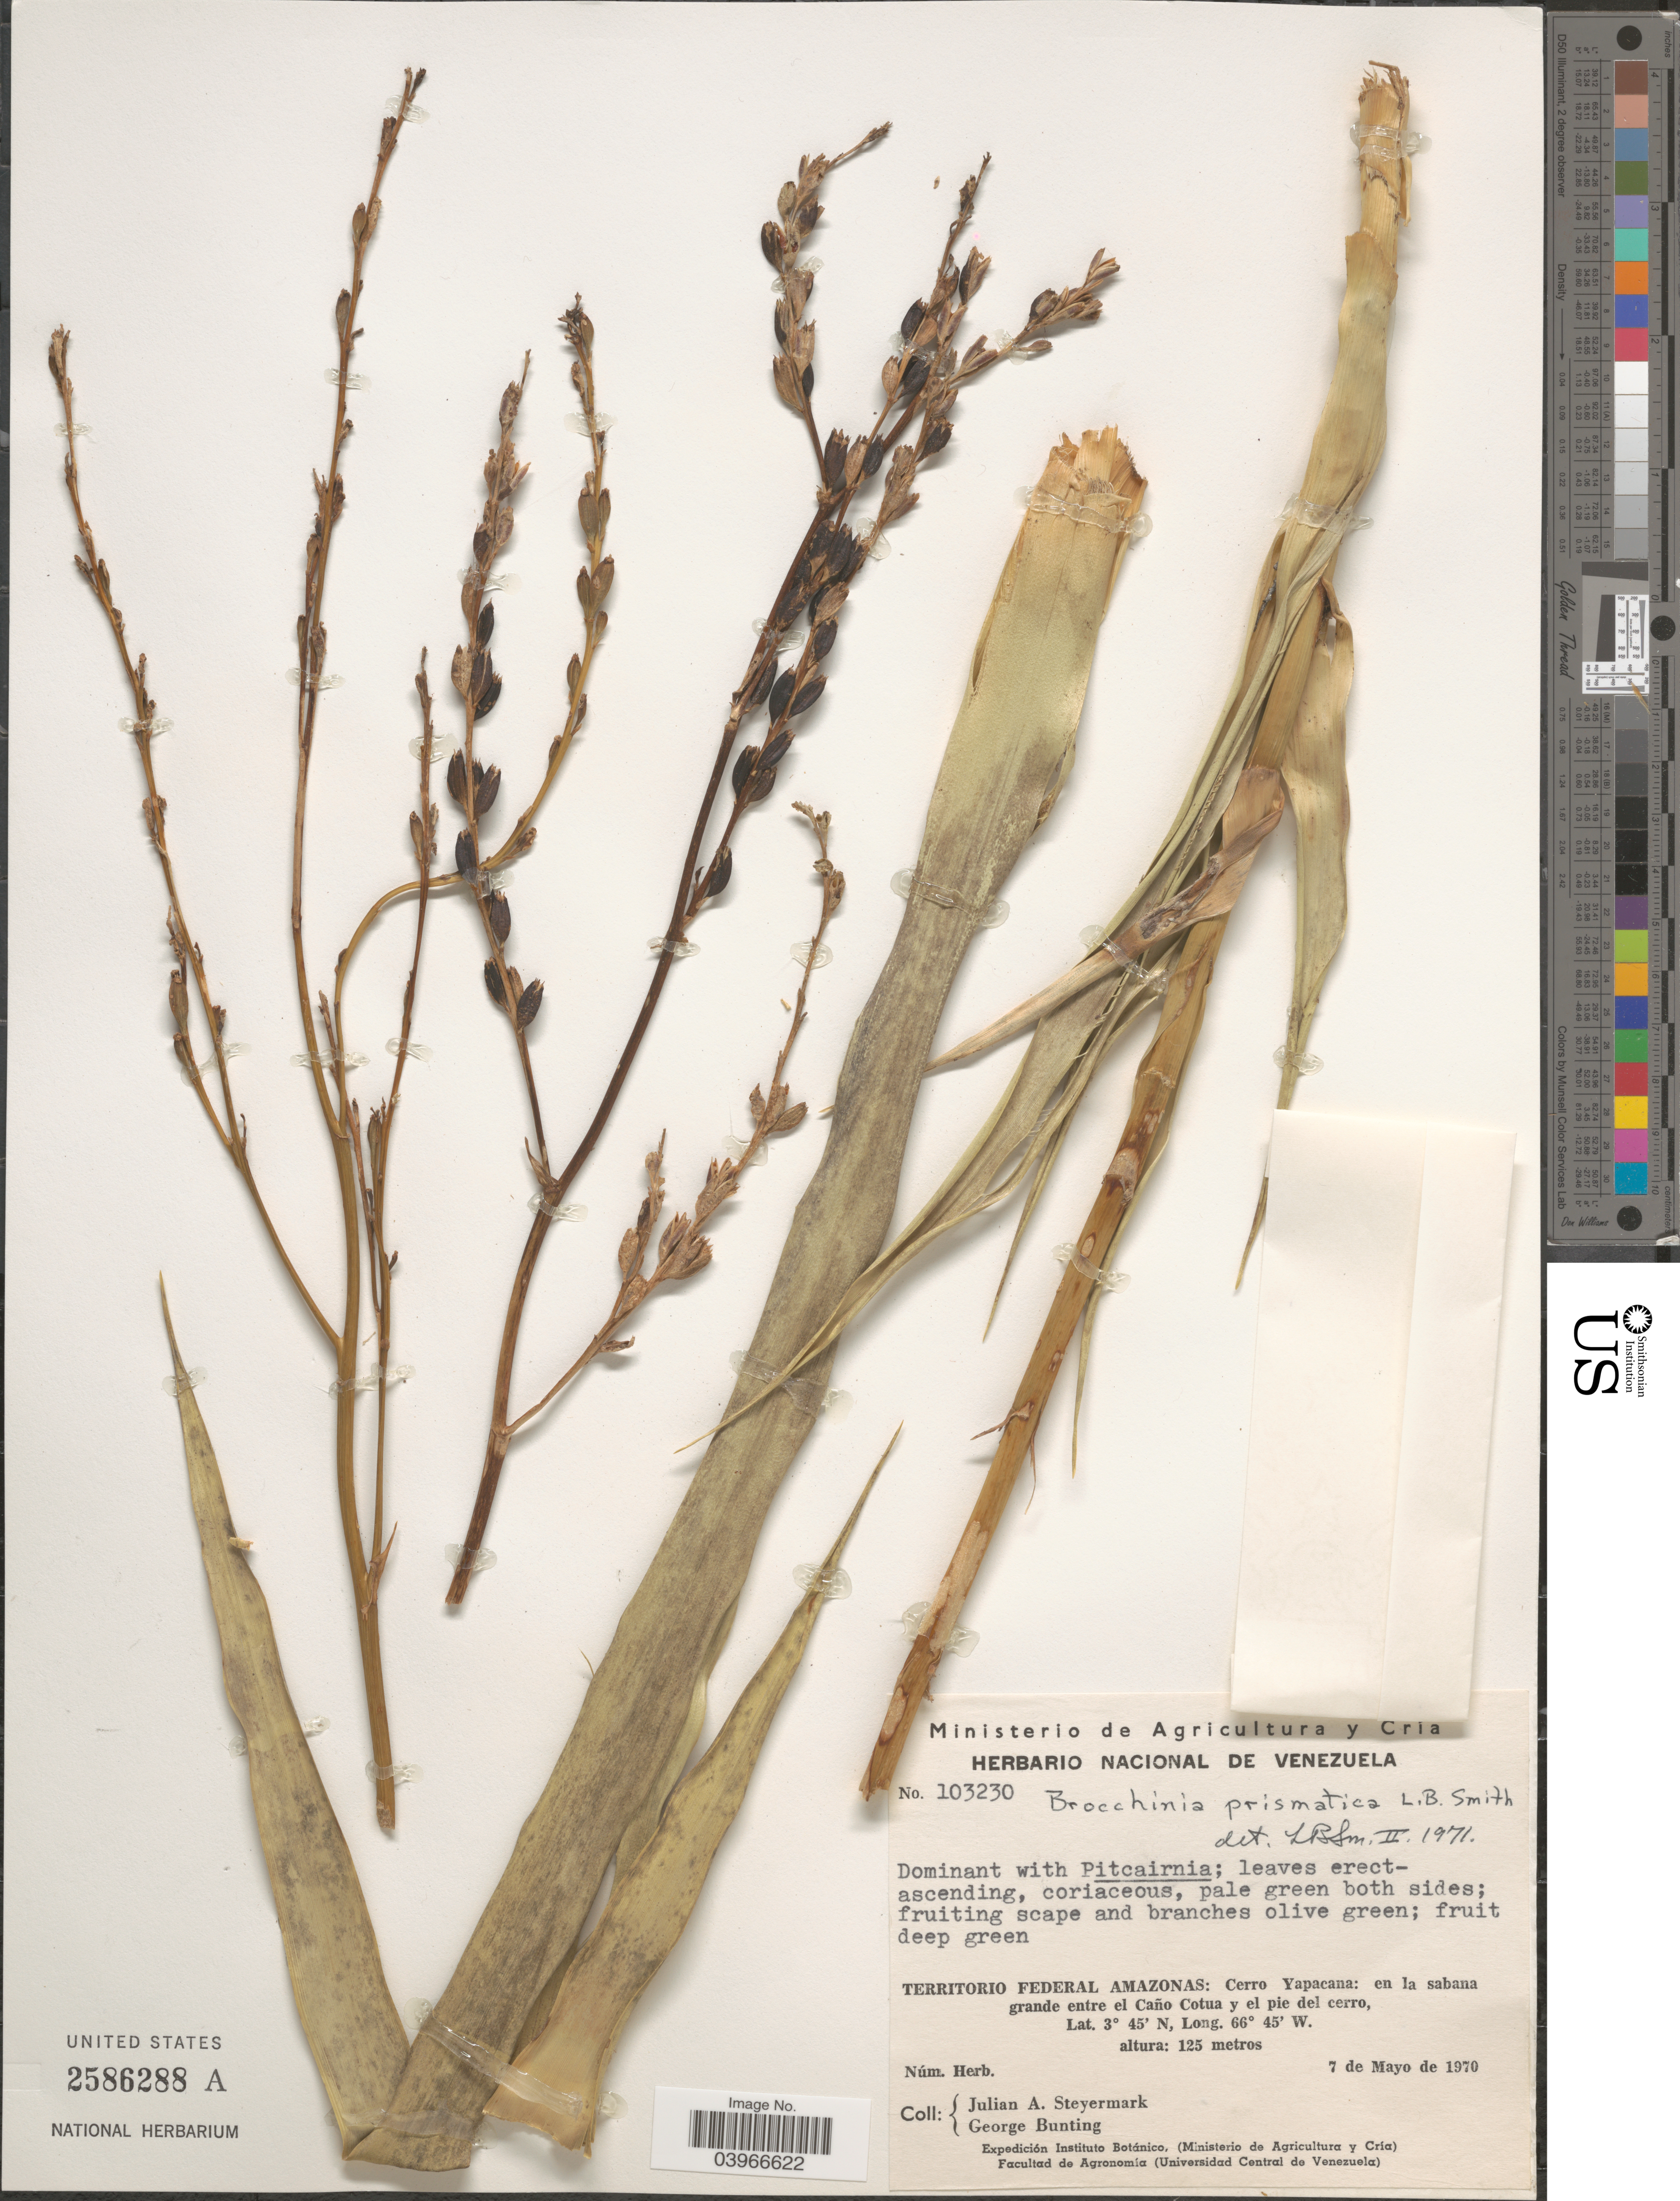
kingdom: Plantae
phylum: Tracheophyta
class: Liliopsida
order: Poales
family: Bromeliaceae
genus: Brocchinia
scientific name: Brocchinia prismatica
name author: L.B. Sm.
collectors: J. Steyermark & G. S. Bunting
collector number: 103230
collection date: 1970-05-07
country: Venezuela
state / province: Amazonas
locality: Territorio Federal Amazonas: Cerro Yapacana: en la sabana grande entre el Caño Cotua y el pie del cerro.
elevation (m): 125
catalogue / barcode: US 2586288A